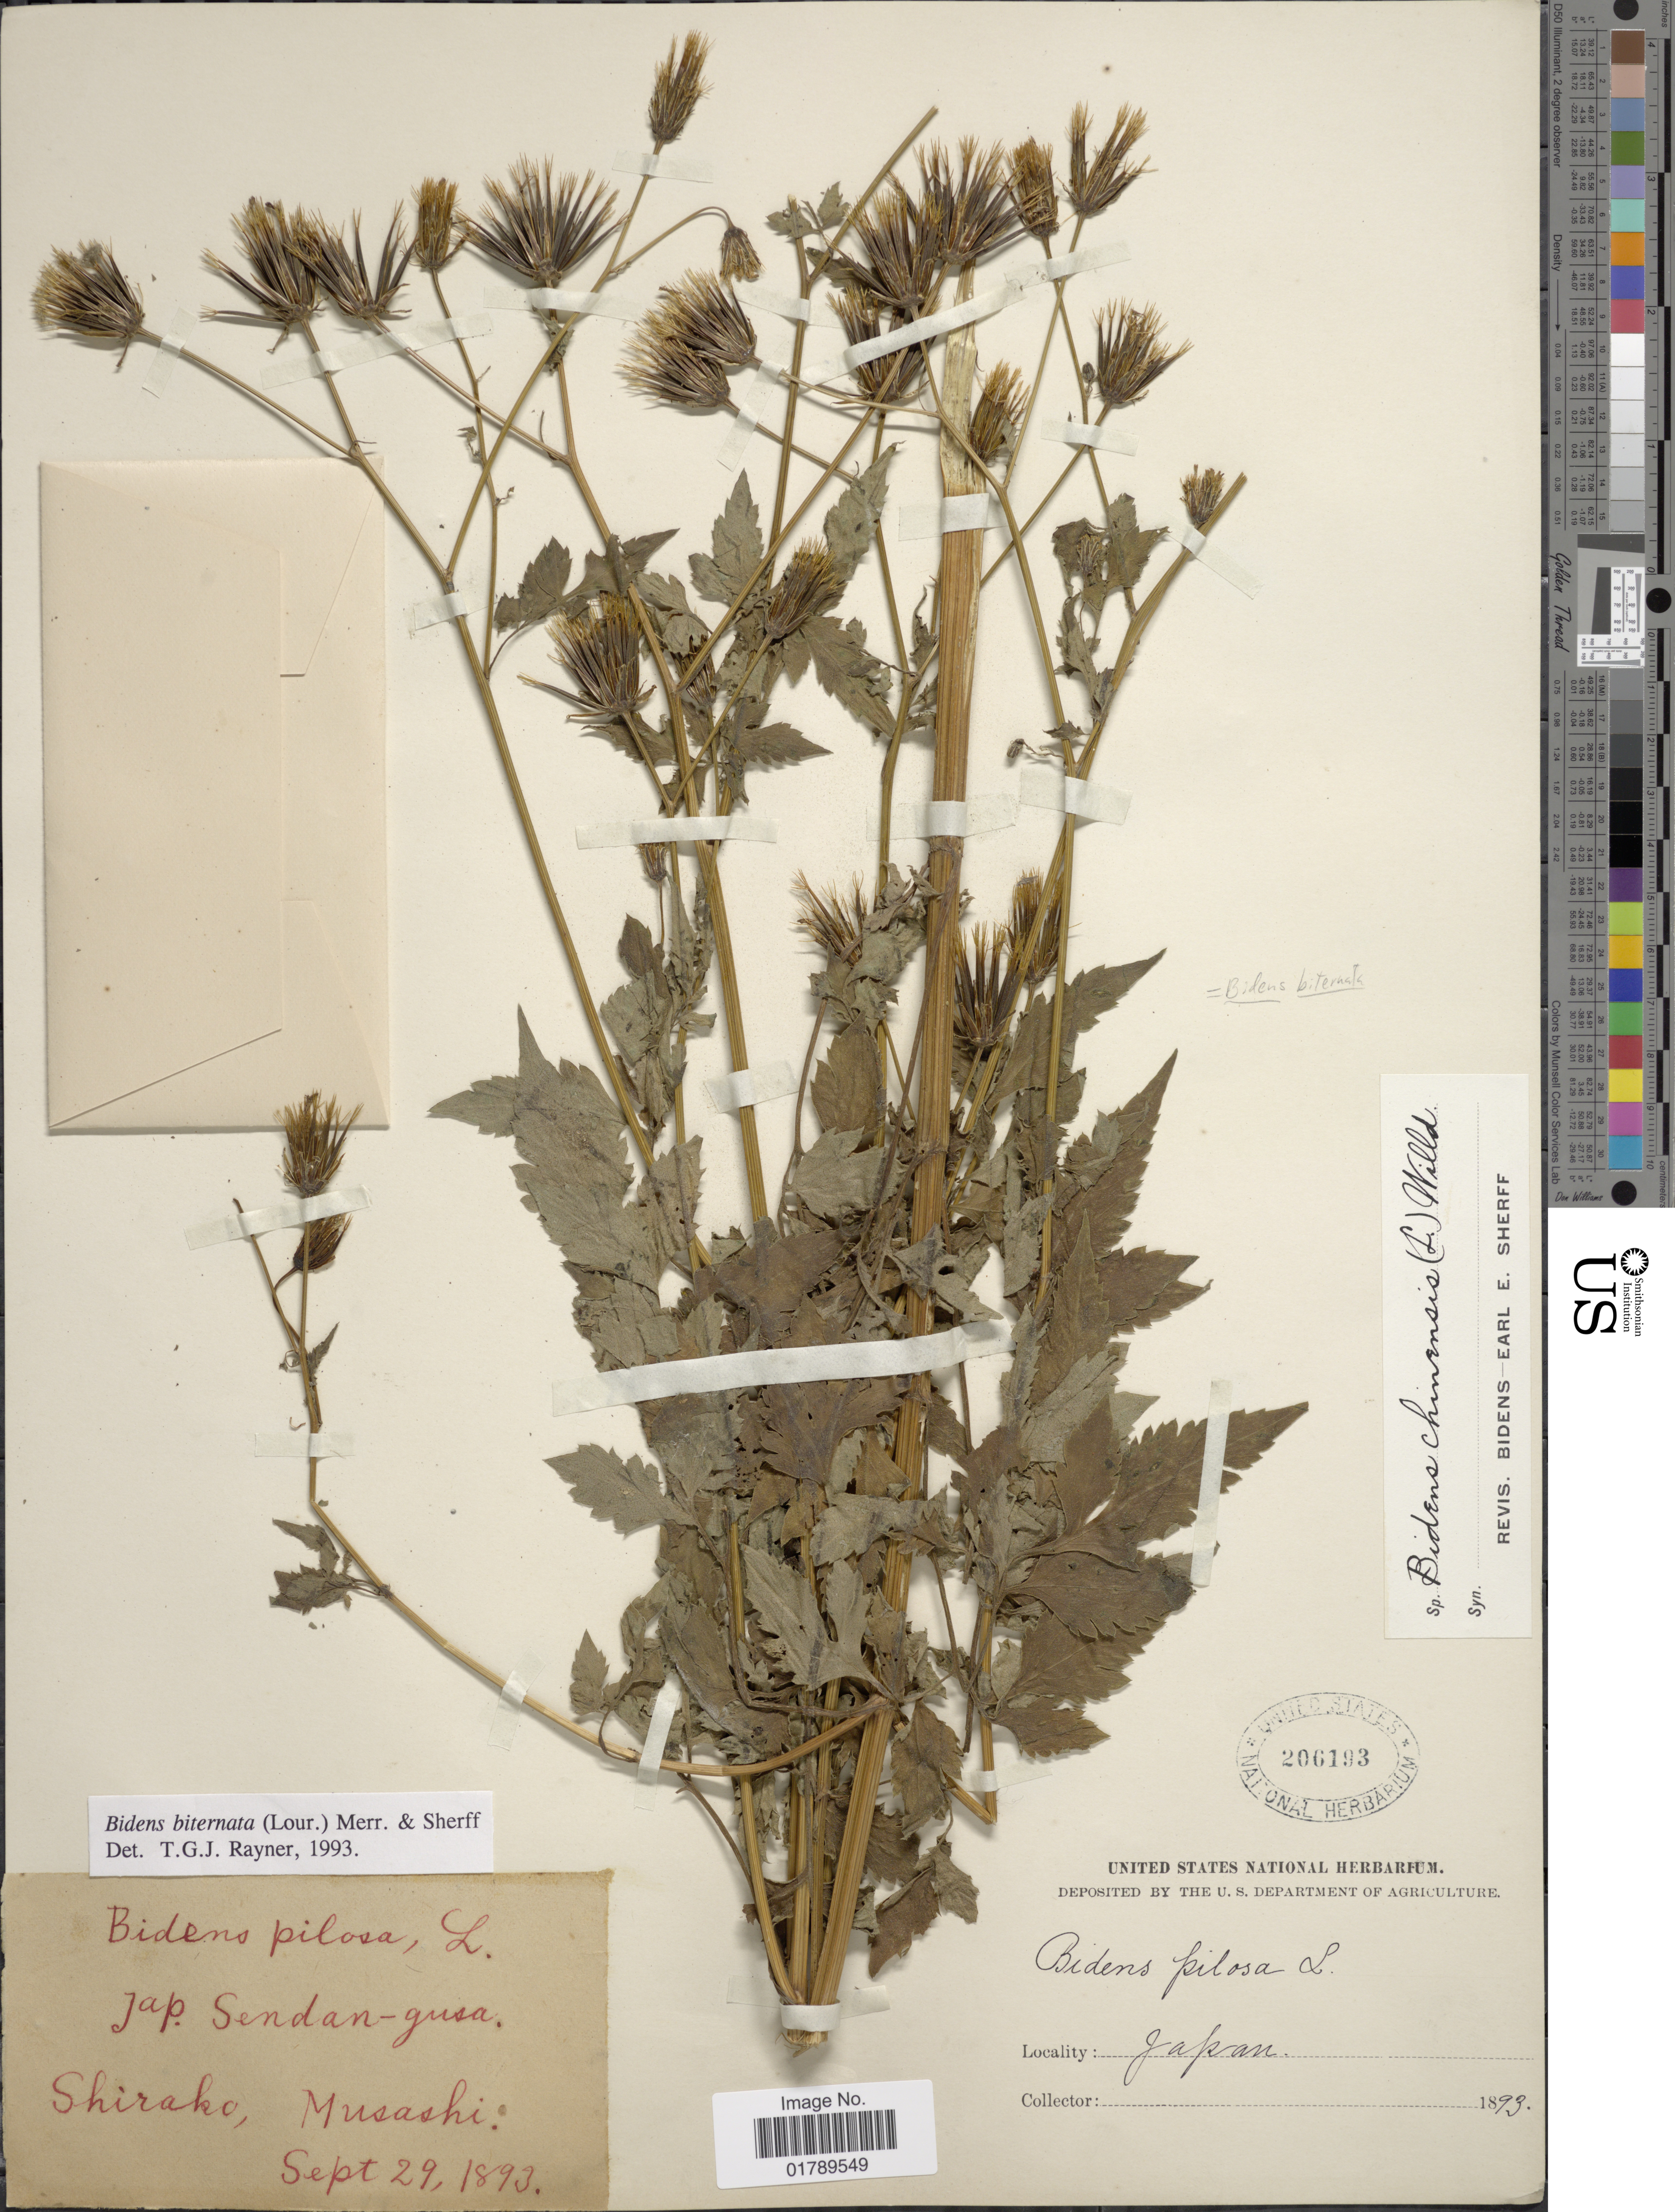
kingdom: Plantae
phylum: Tracheophyta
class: Magnoliopsida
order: Asterales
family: Asteraceae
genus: Bidens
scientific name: Bidens biternata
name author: (Lour.) Merr. & Sherff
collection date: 1893-09-29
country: Japan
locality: Shirako, Musashi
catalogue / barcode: US 206193